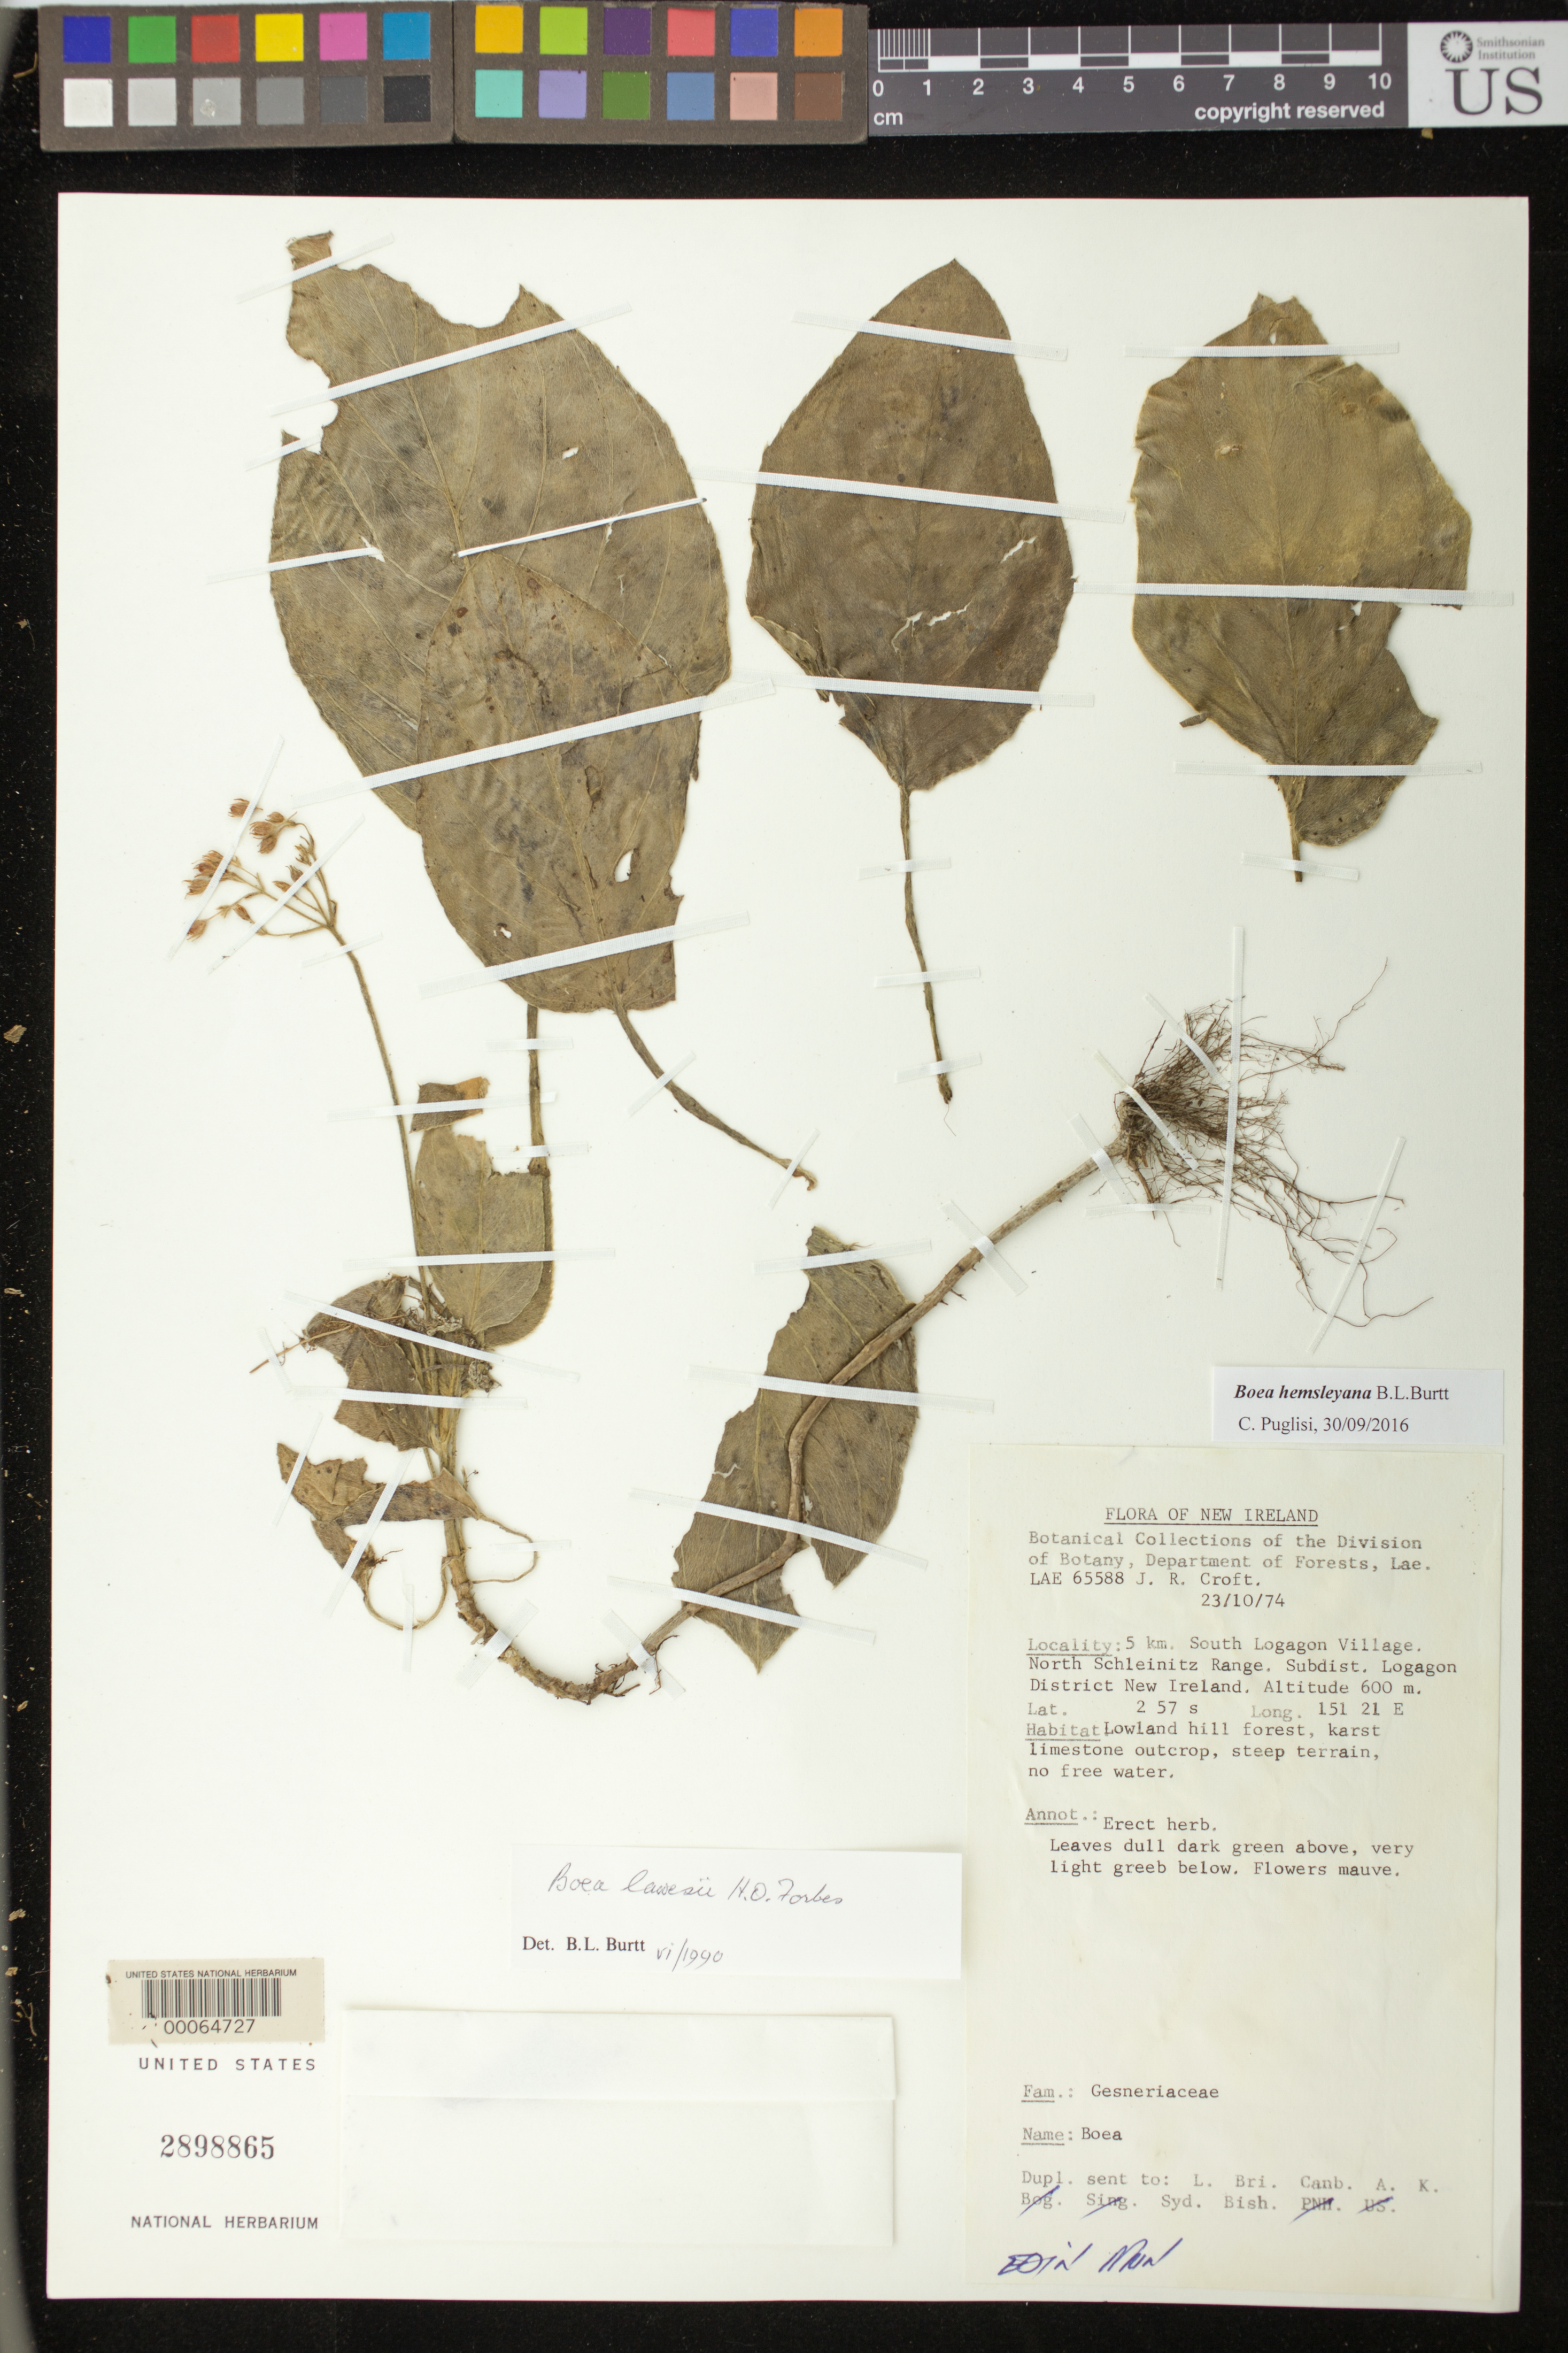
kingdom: Plantae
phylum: Tracheophyta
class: Magnoliopsida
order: Lamiales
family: Gesneriaceae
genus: Boea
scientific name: Boea hemsleyana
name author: B.L. Burtt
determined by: Puglisi, Carmen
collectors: J. R. Croft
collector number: LAE 65588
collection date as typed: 23 Oct 1974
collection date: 1974-10-23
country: Papua New Guinea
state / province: New Ireland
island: New Ireland I.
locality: New ireland i., 5 km south logagon village, north schleinitz range, subdist logagon, bismark archipelago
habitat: Lowland hill forest, karst limestone outcrop, steep terrain, no free water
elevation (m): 600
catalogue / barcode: US 2898865